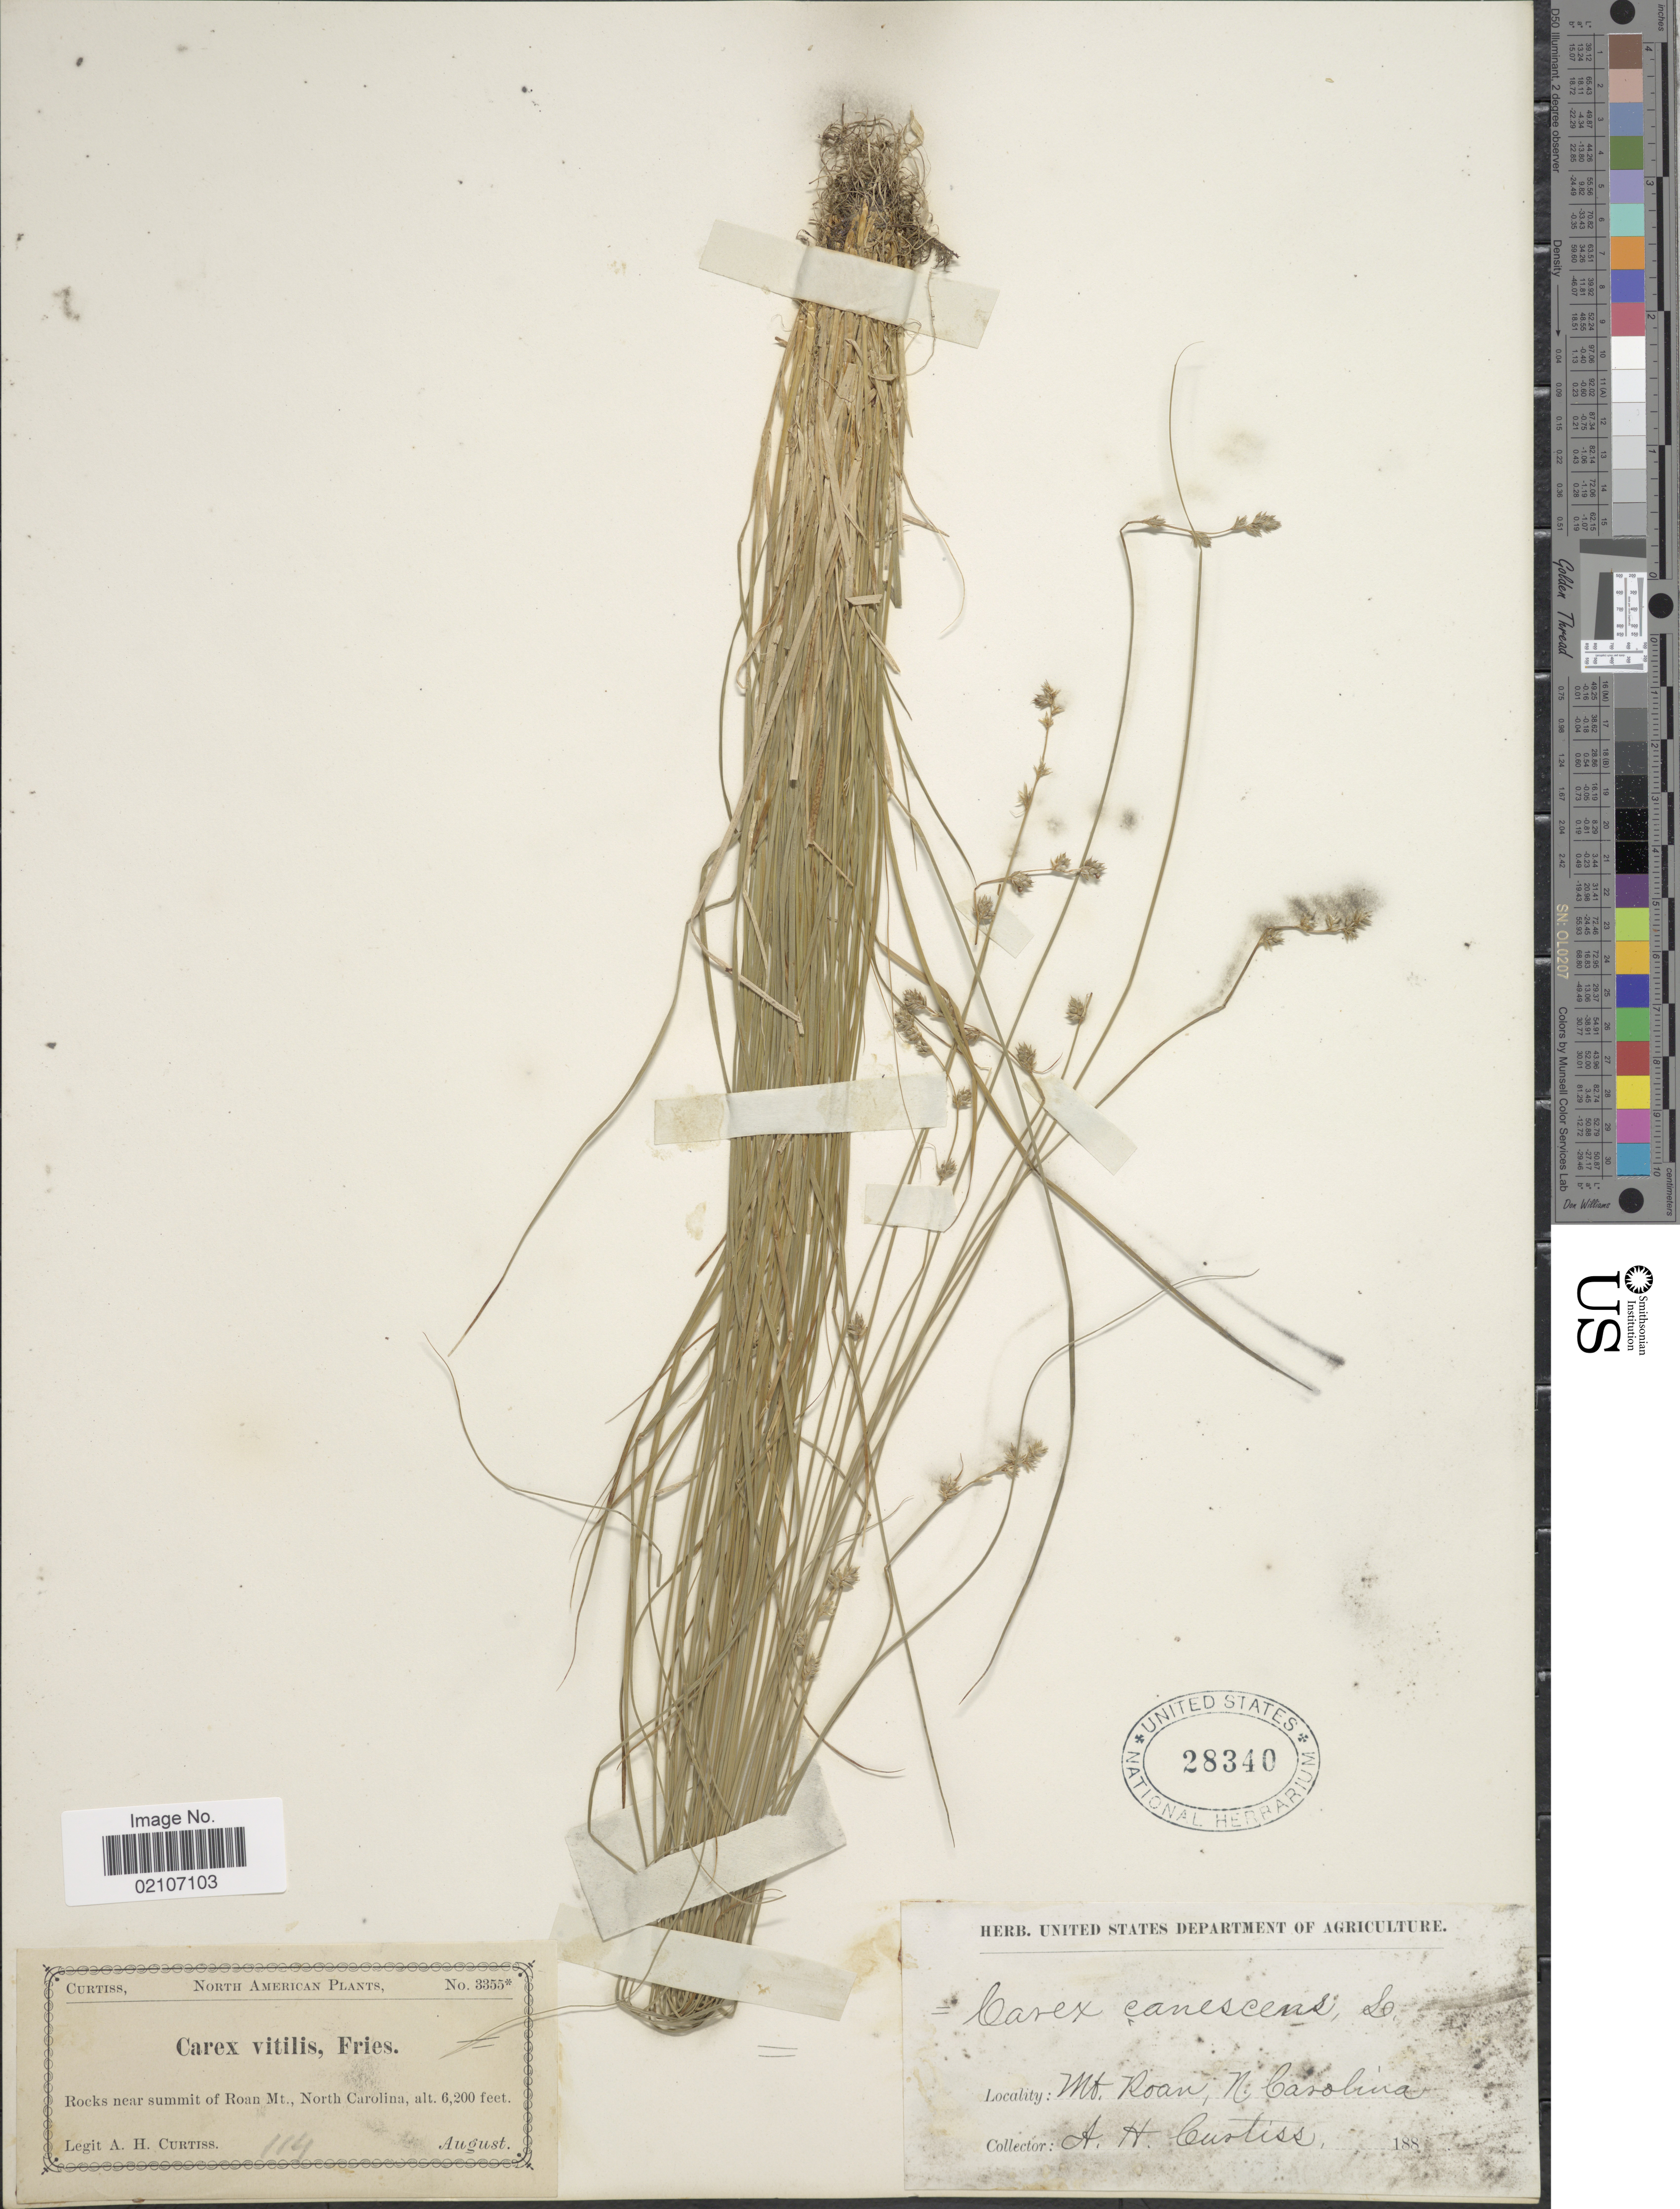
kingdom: Plantae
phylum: Tracheophyta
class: Liliopsida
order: Poales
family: Cyperaceae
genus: Carex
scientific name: Carex canescens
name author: L.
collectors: A. H. Curtiss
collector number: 3355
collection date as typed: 188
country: United States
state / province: North Carolina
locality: Rocks near summit of Roan Mt.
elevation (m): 1890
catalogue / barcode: US 28340